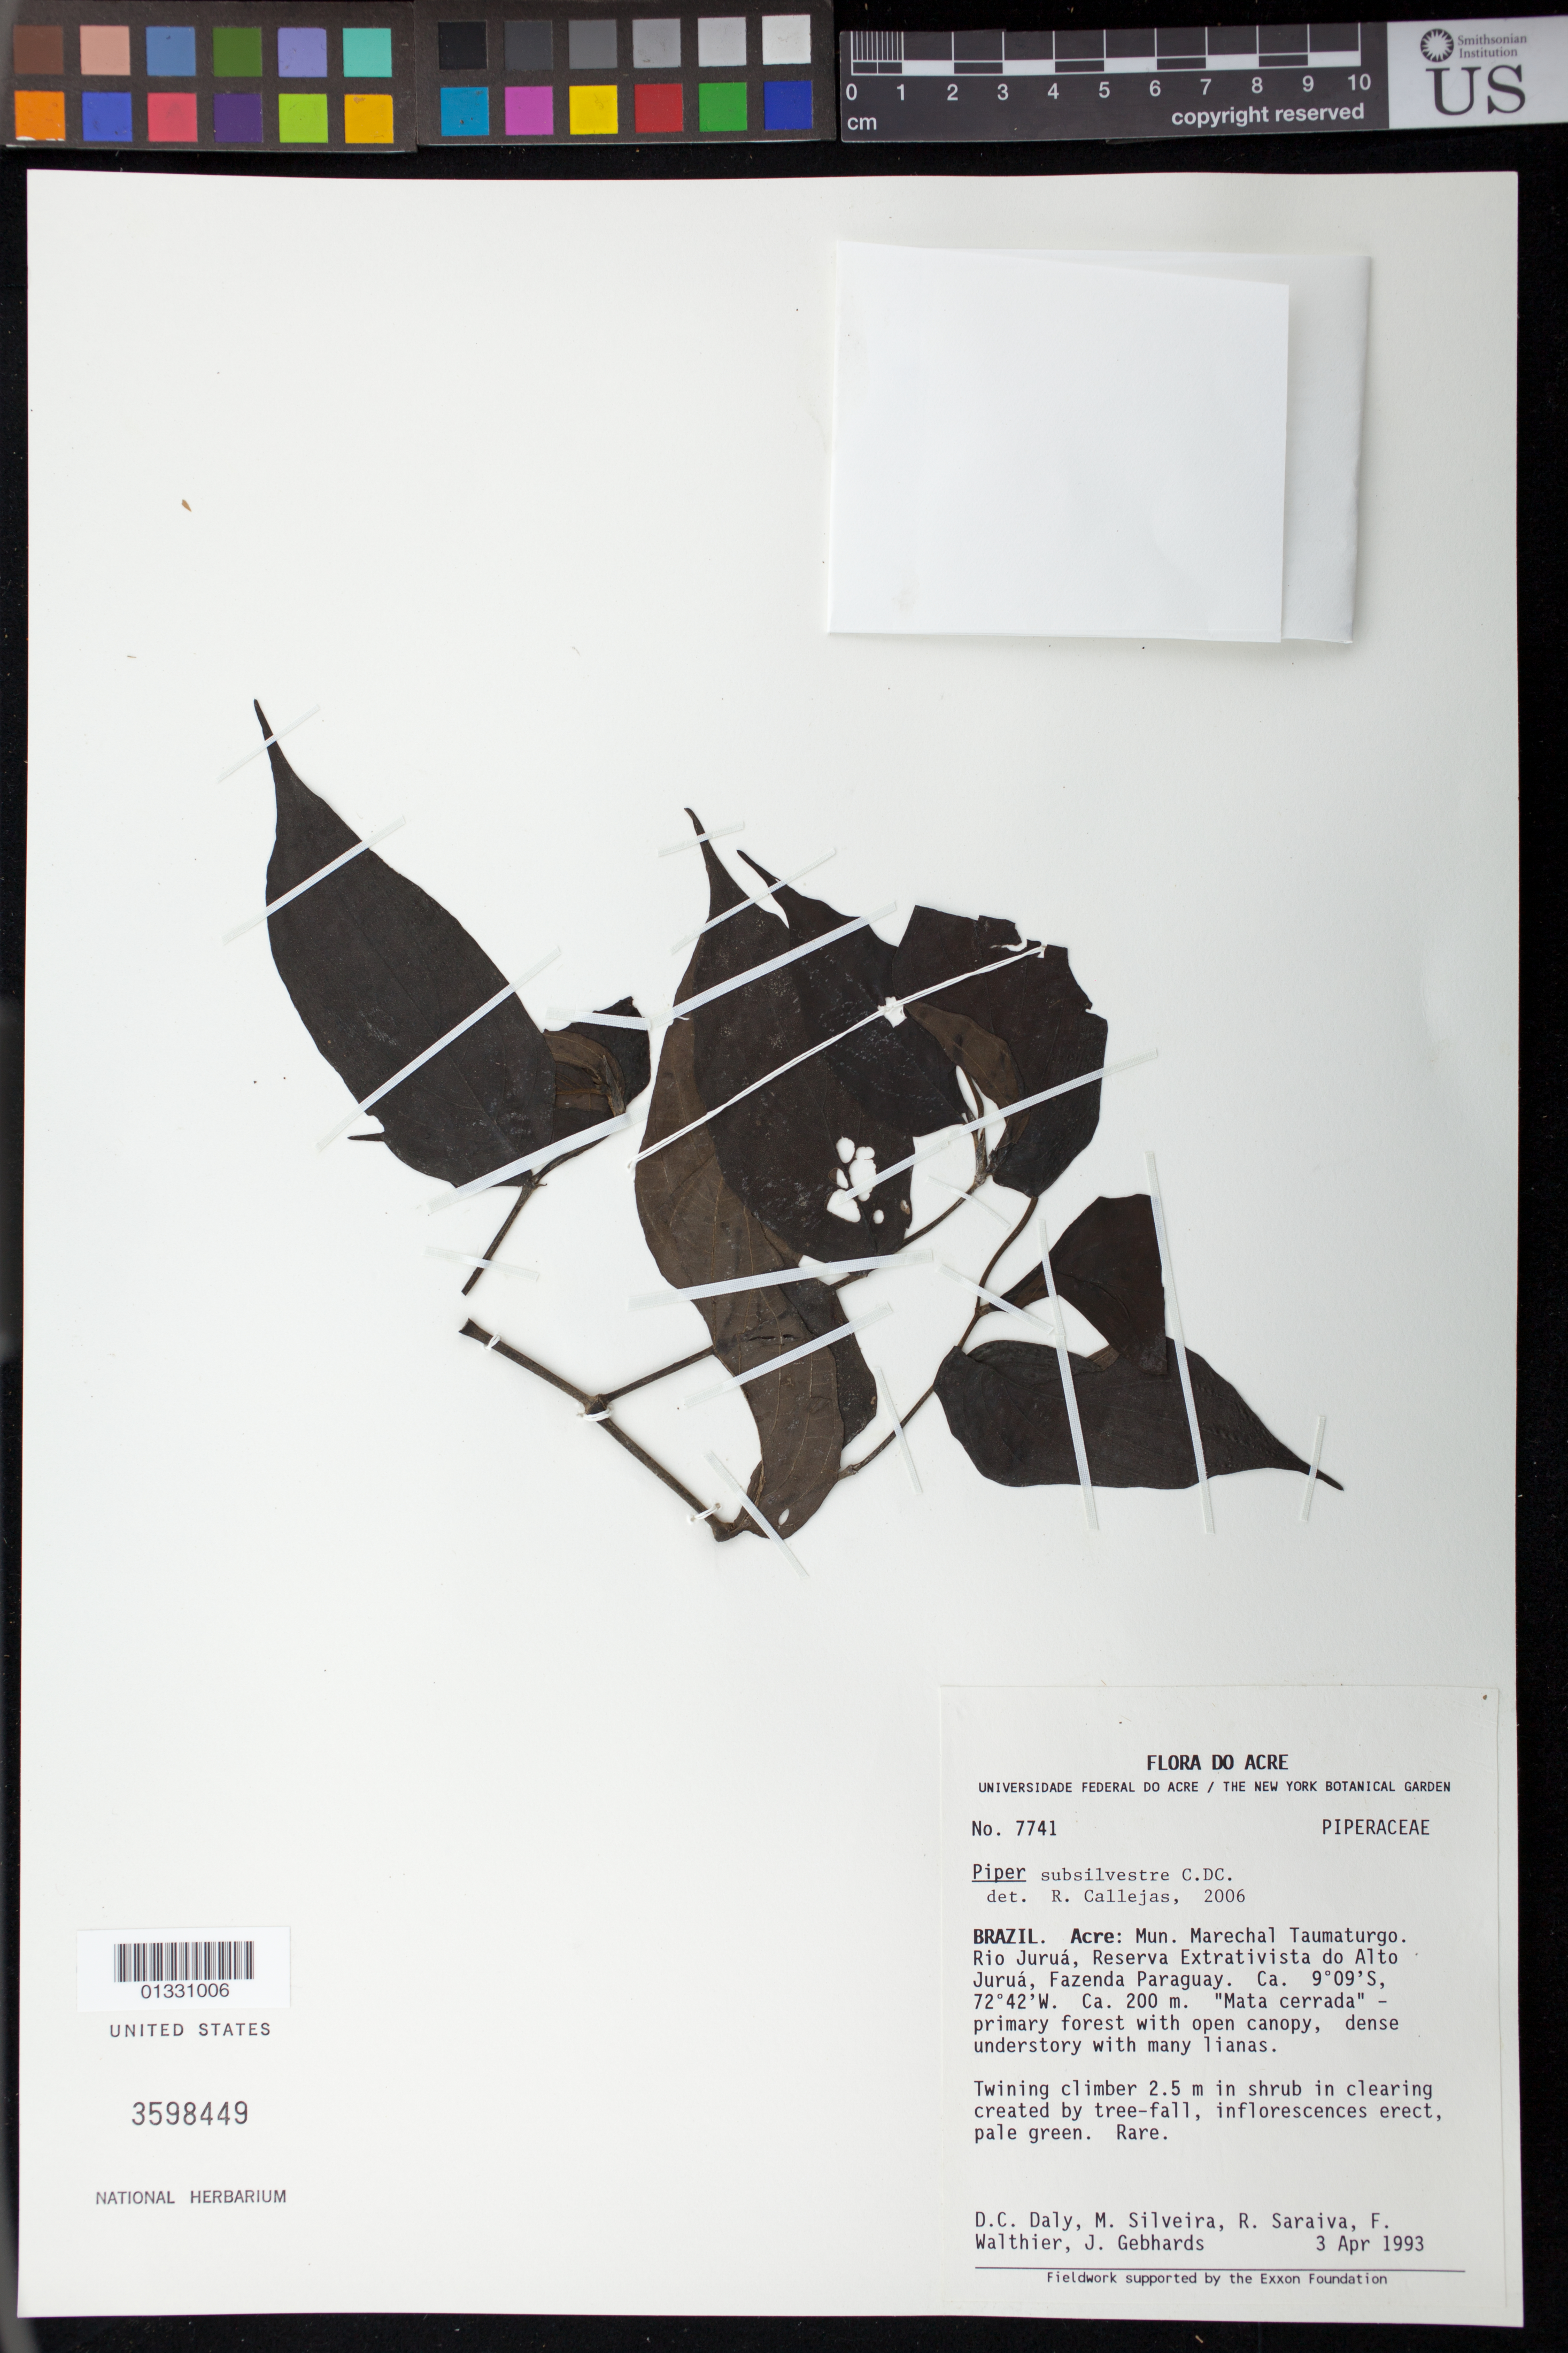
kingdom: Plantae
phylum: Tracheophyta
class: Magnoliopsida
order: Piperales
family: Piperaceae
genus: Piper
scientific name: Piper subsilvestre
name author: C. DC.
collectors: D. C. Daly, M. Silveira, R. Saraiva, F. Walthier & J. Geghards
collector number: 7741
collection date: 1993-04-03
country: Brazil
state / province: Acre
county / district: Marechal Thaumaturgo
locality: Rio Juruá, Reserva Extrativista do Alto Juruá, Fazenda Paraguay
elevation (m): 200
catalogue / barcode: US 3598449